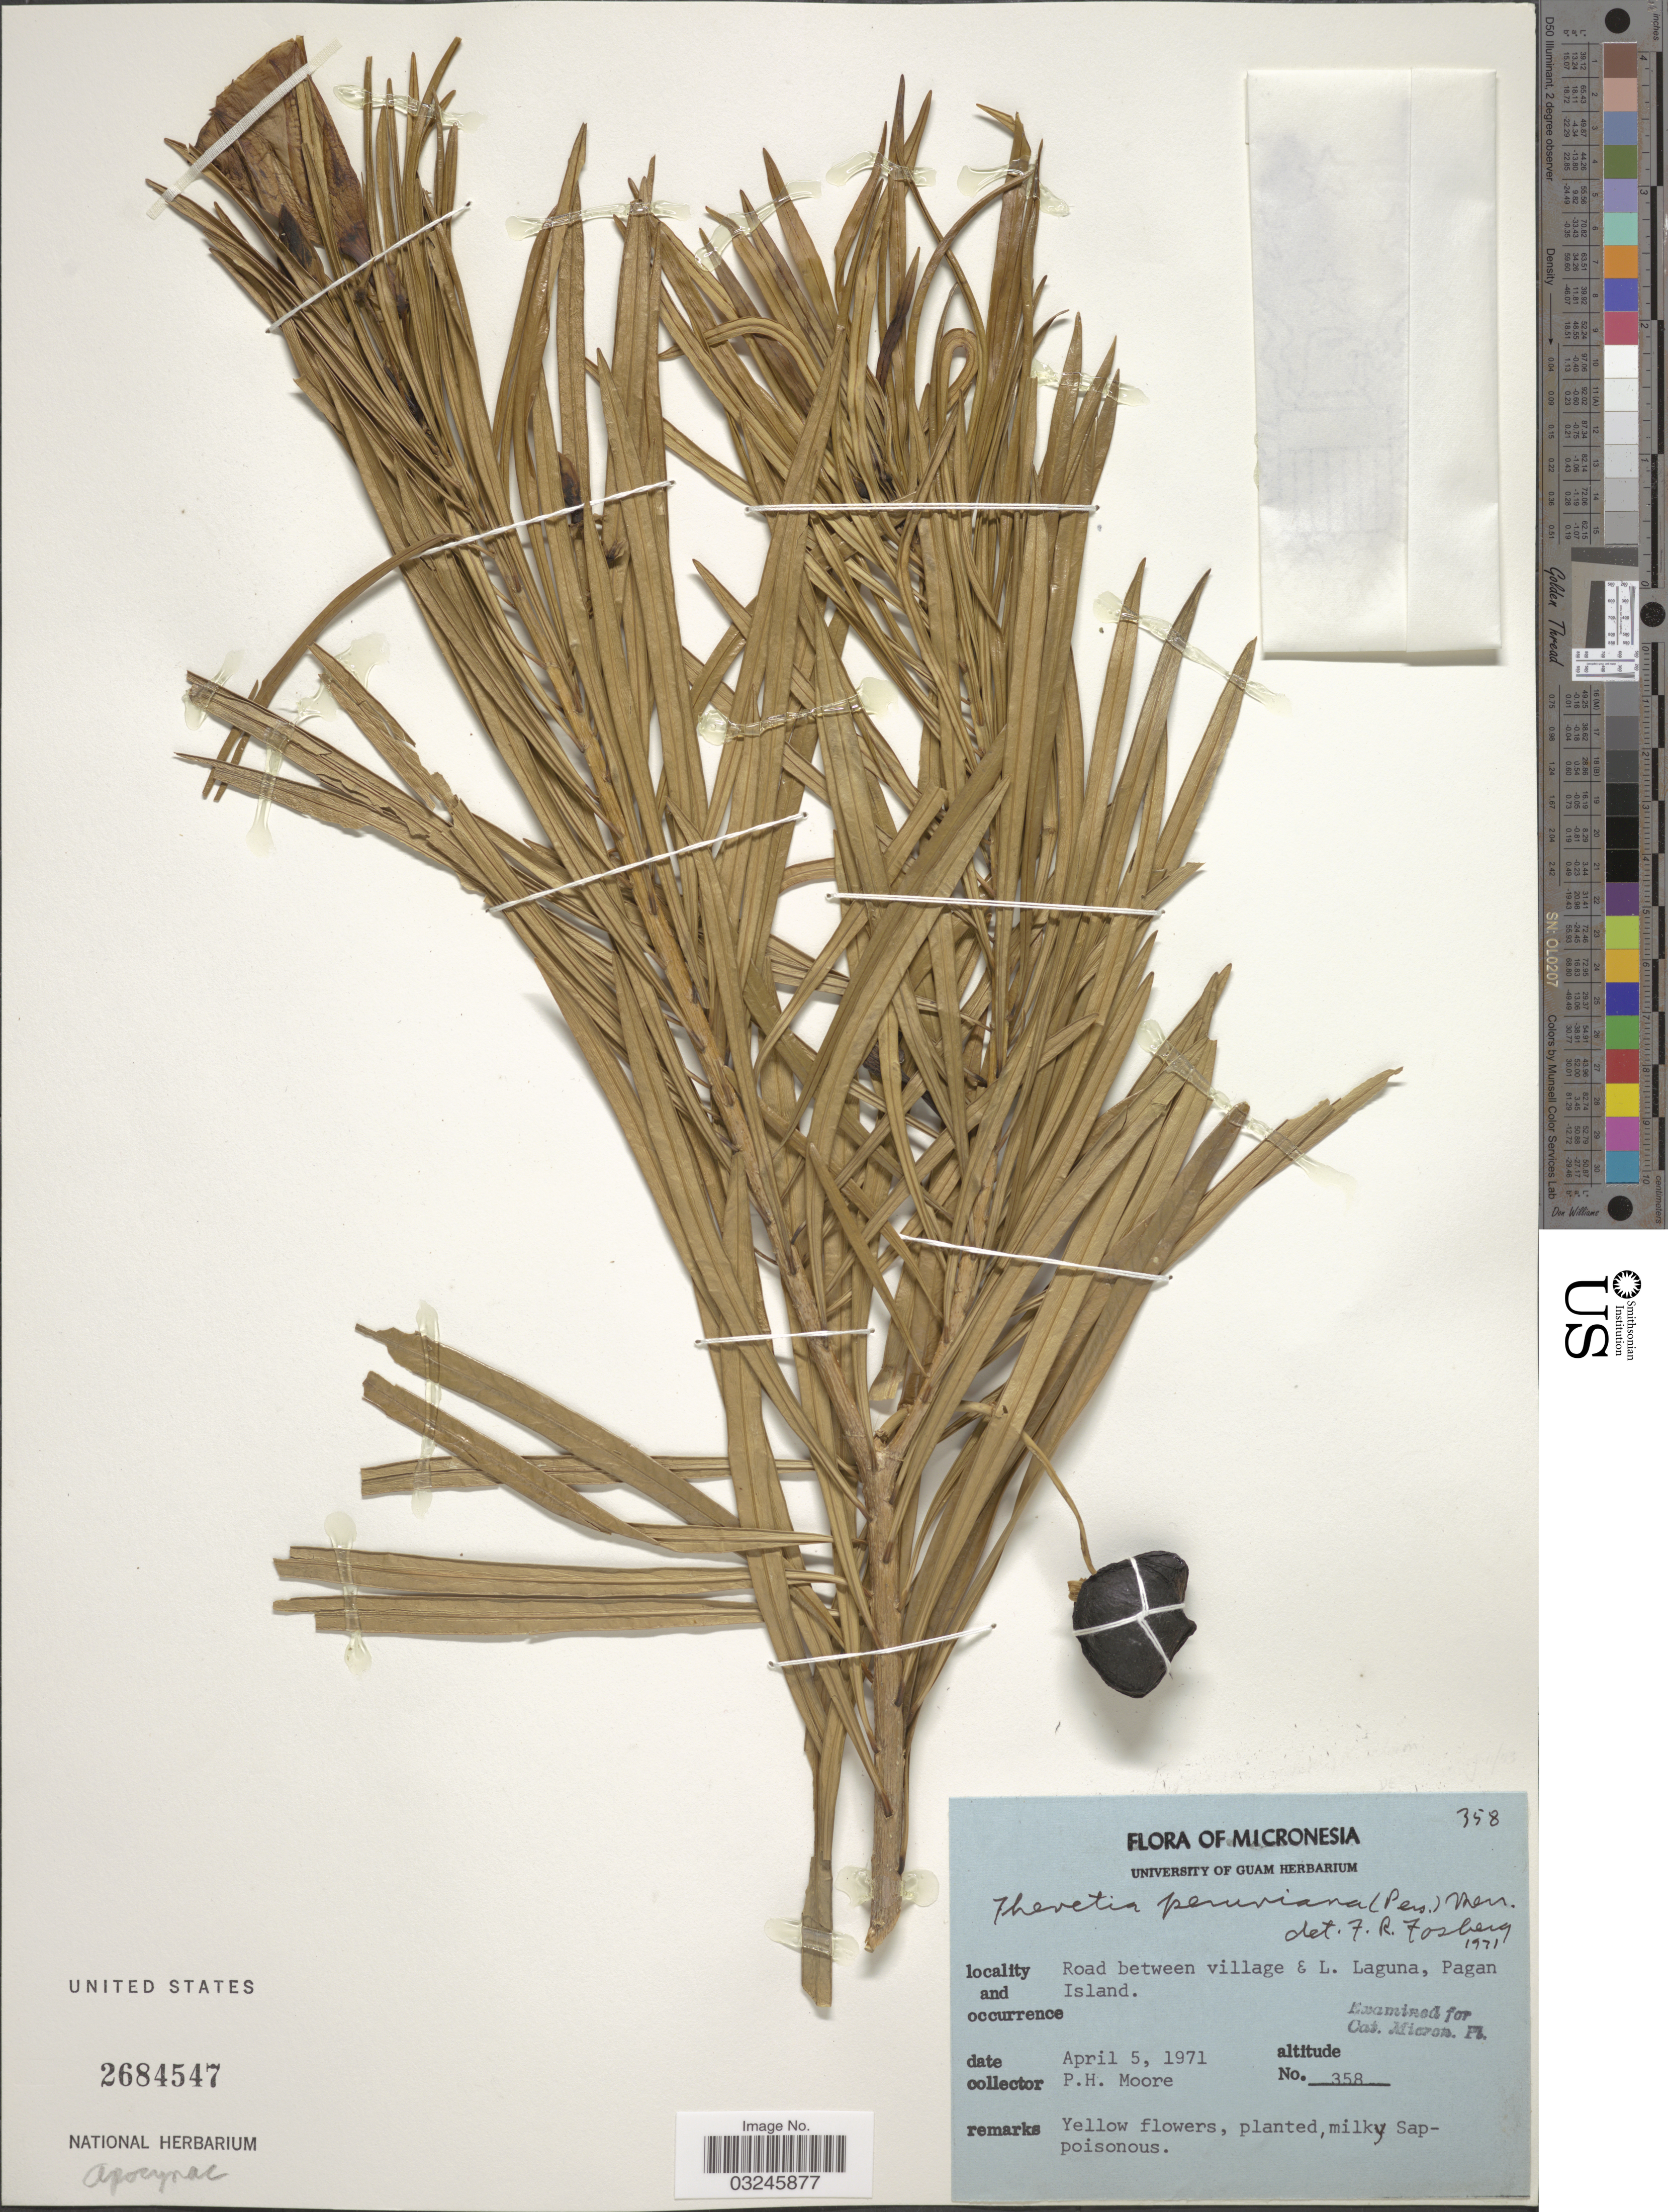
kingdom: Plantae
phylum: Tracheophyta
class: Magnoliopsida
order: Gentianales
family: Apocynaceae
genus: Thevetia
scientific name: Thevetia neriifolia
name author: Juss. ex Steud.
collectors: P. H. Moore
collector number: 358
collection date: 1971-04-05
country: Northern Mariana Islands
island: Pagan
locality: Road between village & L. Laguna, Pagan Island.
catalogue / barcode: US 2684547